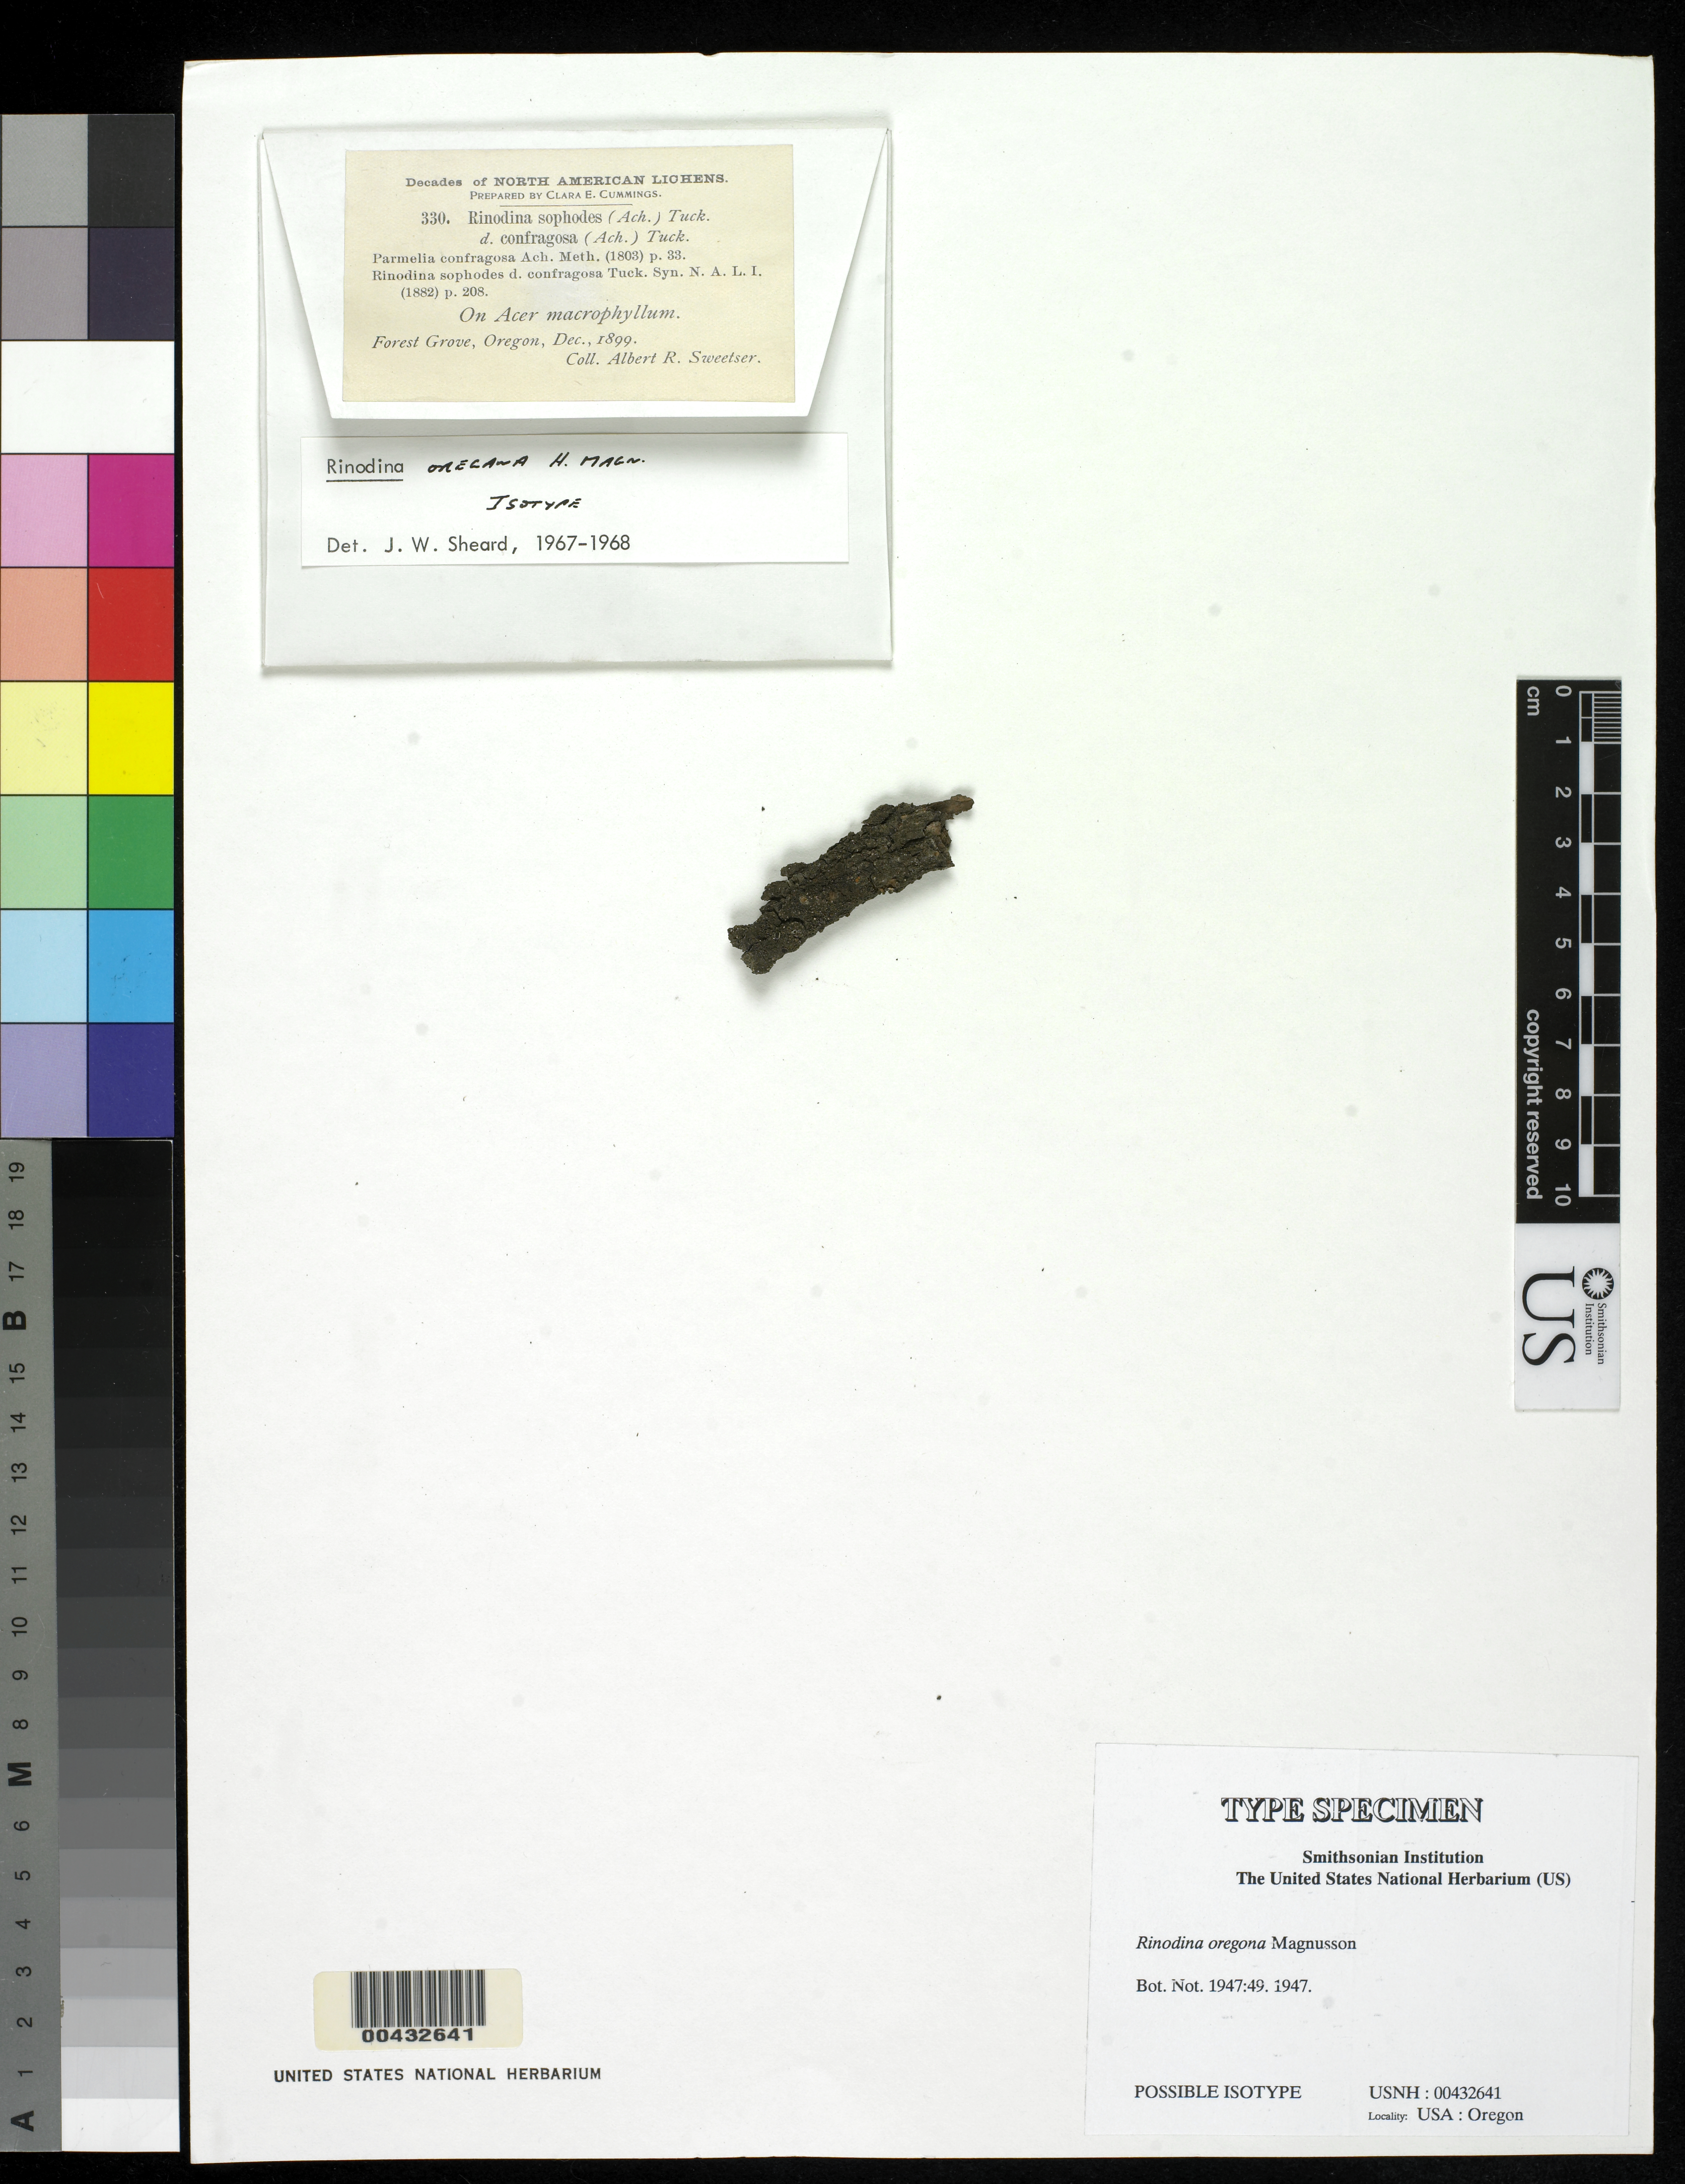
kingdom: Fungi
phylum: Ascomycota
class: Lecanoromycetes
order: Caliciales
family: Physciaceae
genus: Rinodina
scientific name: Rinodina oregana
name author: H. Magn.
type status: Possible Isotype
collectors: A. Sweetser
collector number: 330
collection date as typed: Dec 1899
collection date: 1899-12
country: United States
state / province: Oregon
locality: Forest Grove.